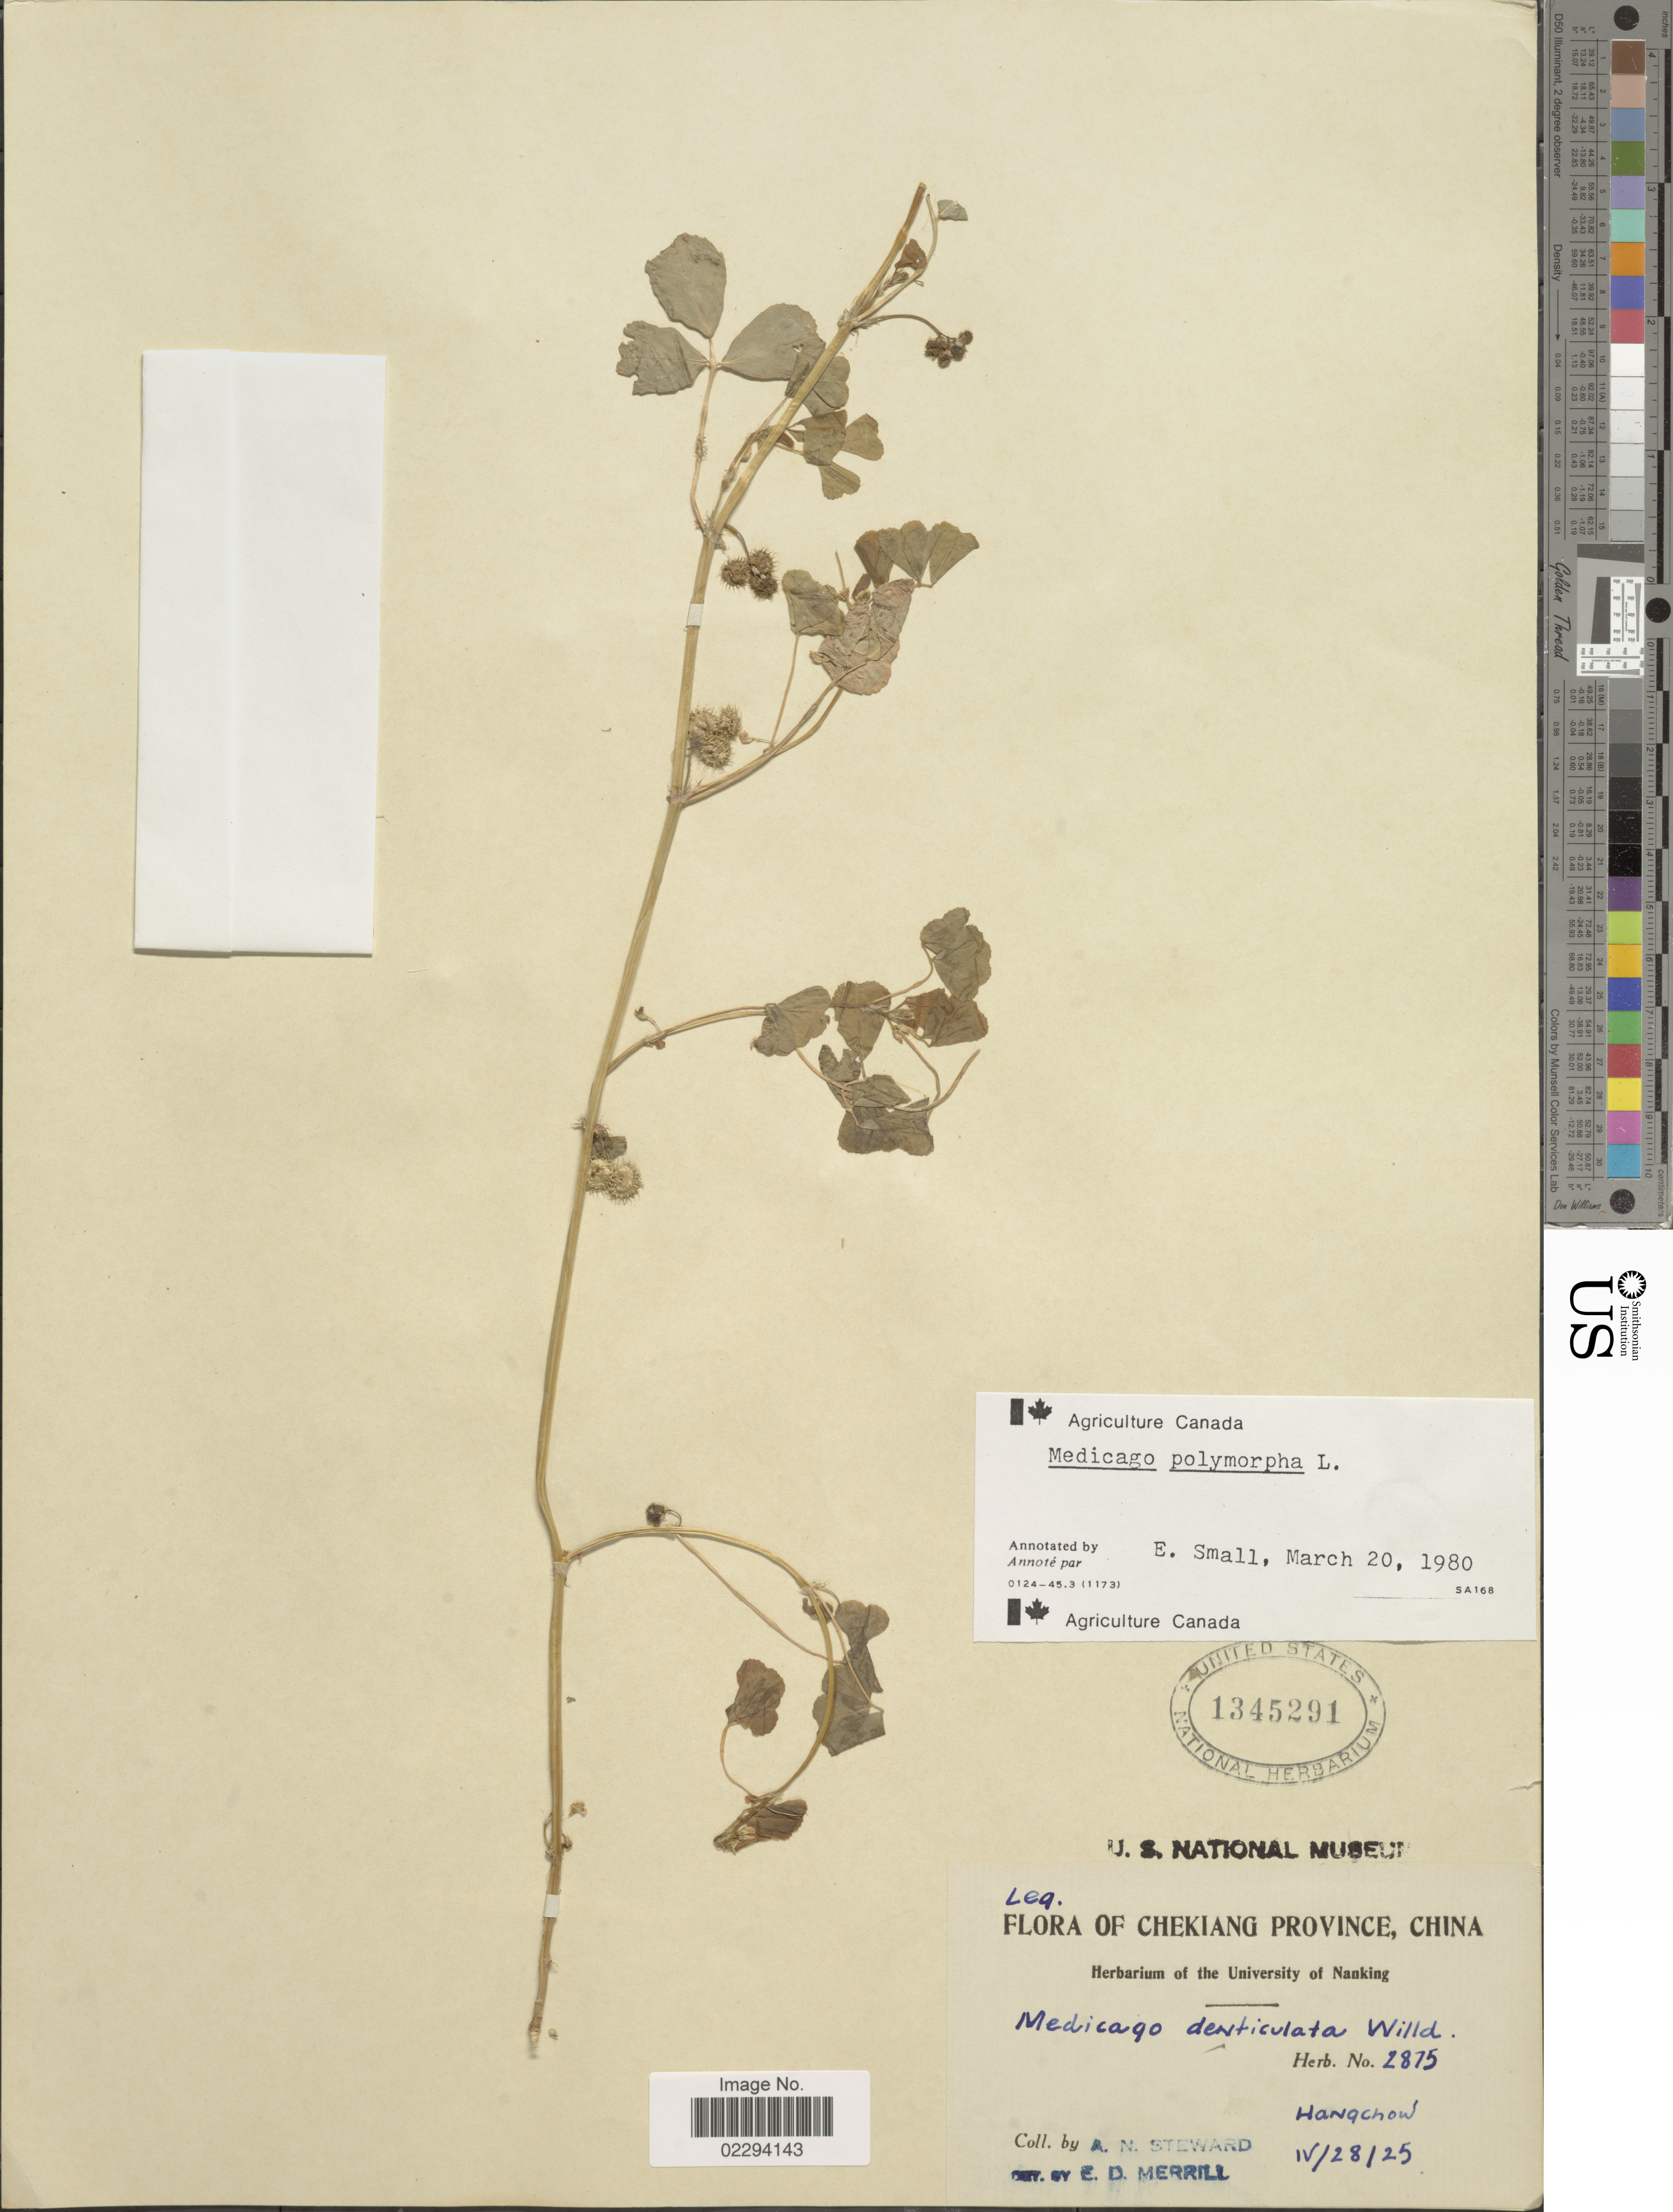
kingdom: Plantae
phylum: Tracheophyta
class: Magnoliopsida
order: Fabales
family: Fabaceae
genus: Medicago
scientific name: Medicago polymorpha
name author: L.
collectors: A. N. Steward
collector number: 2875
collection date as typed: Transcribed d/m/y: 28/4/25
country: China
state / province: Zhejiang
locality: Chekiang Province. Hangchow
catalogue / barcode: US 1345291